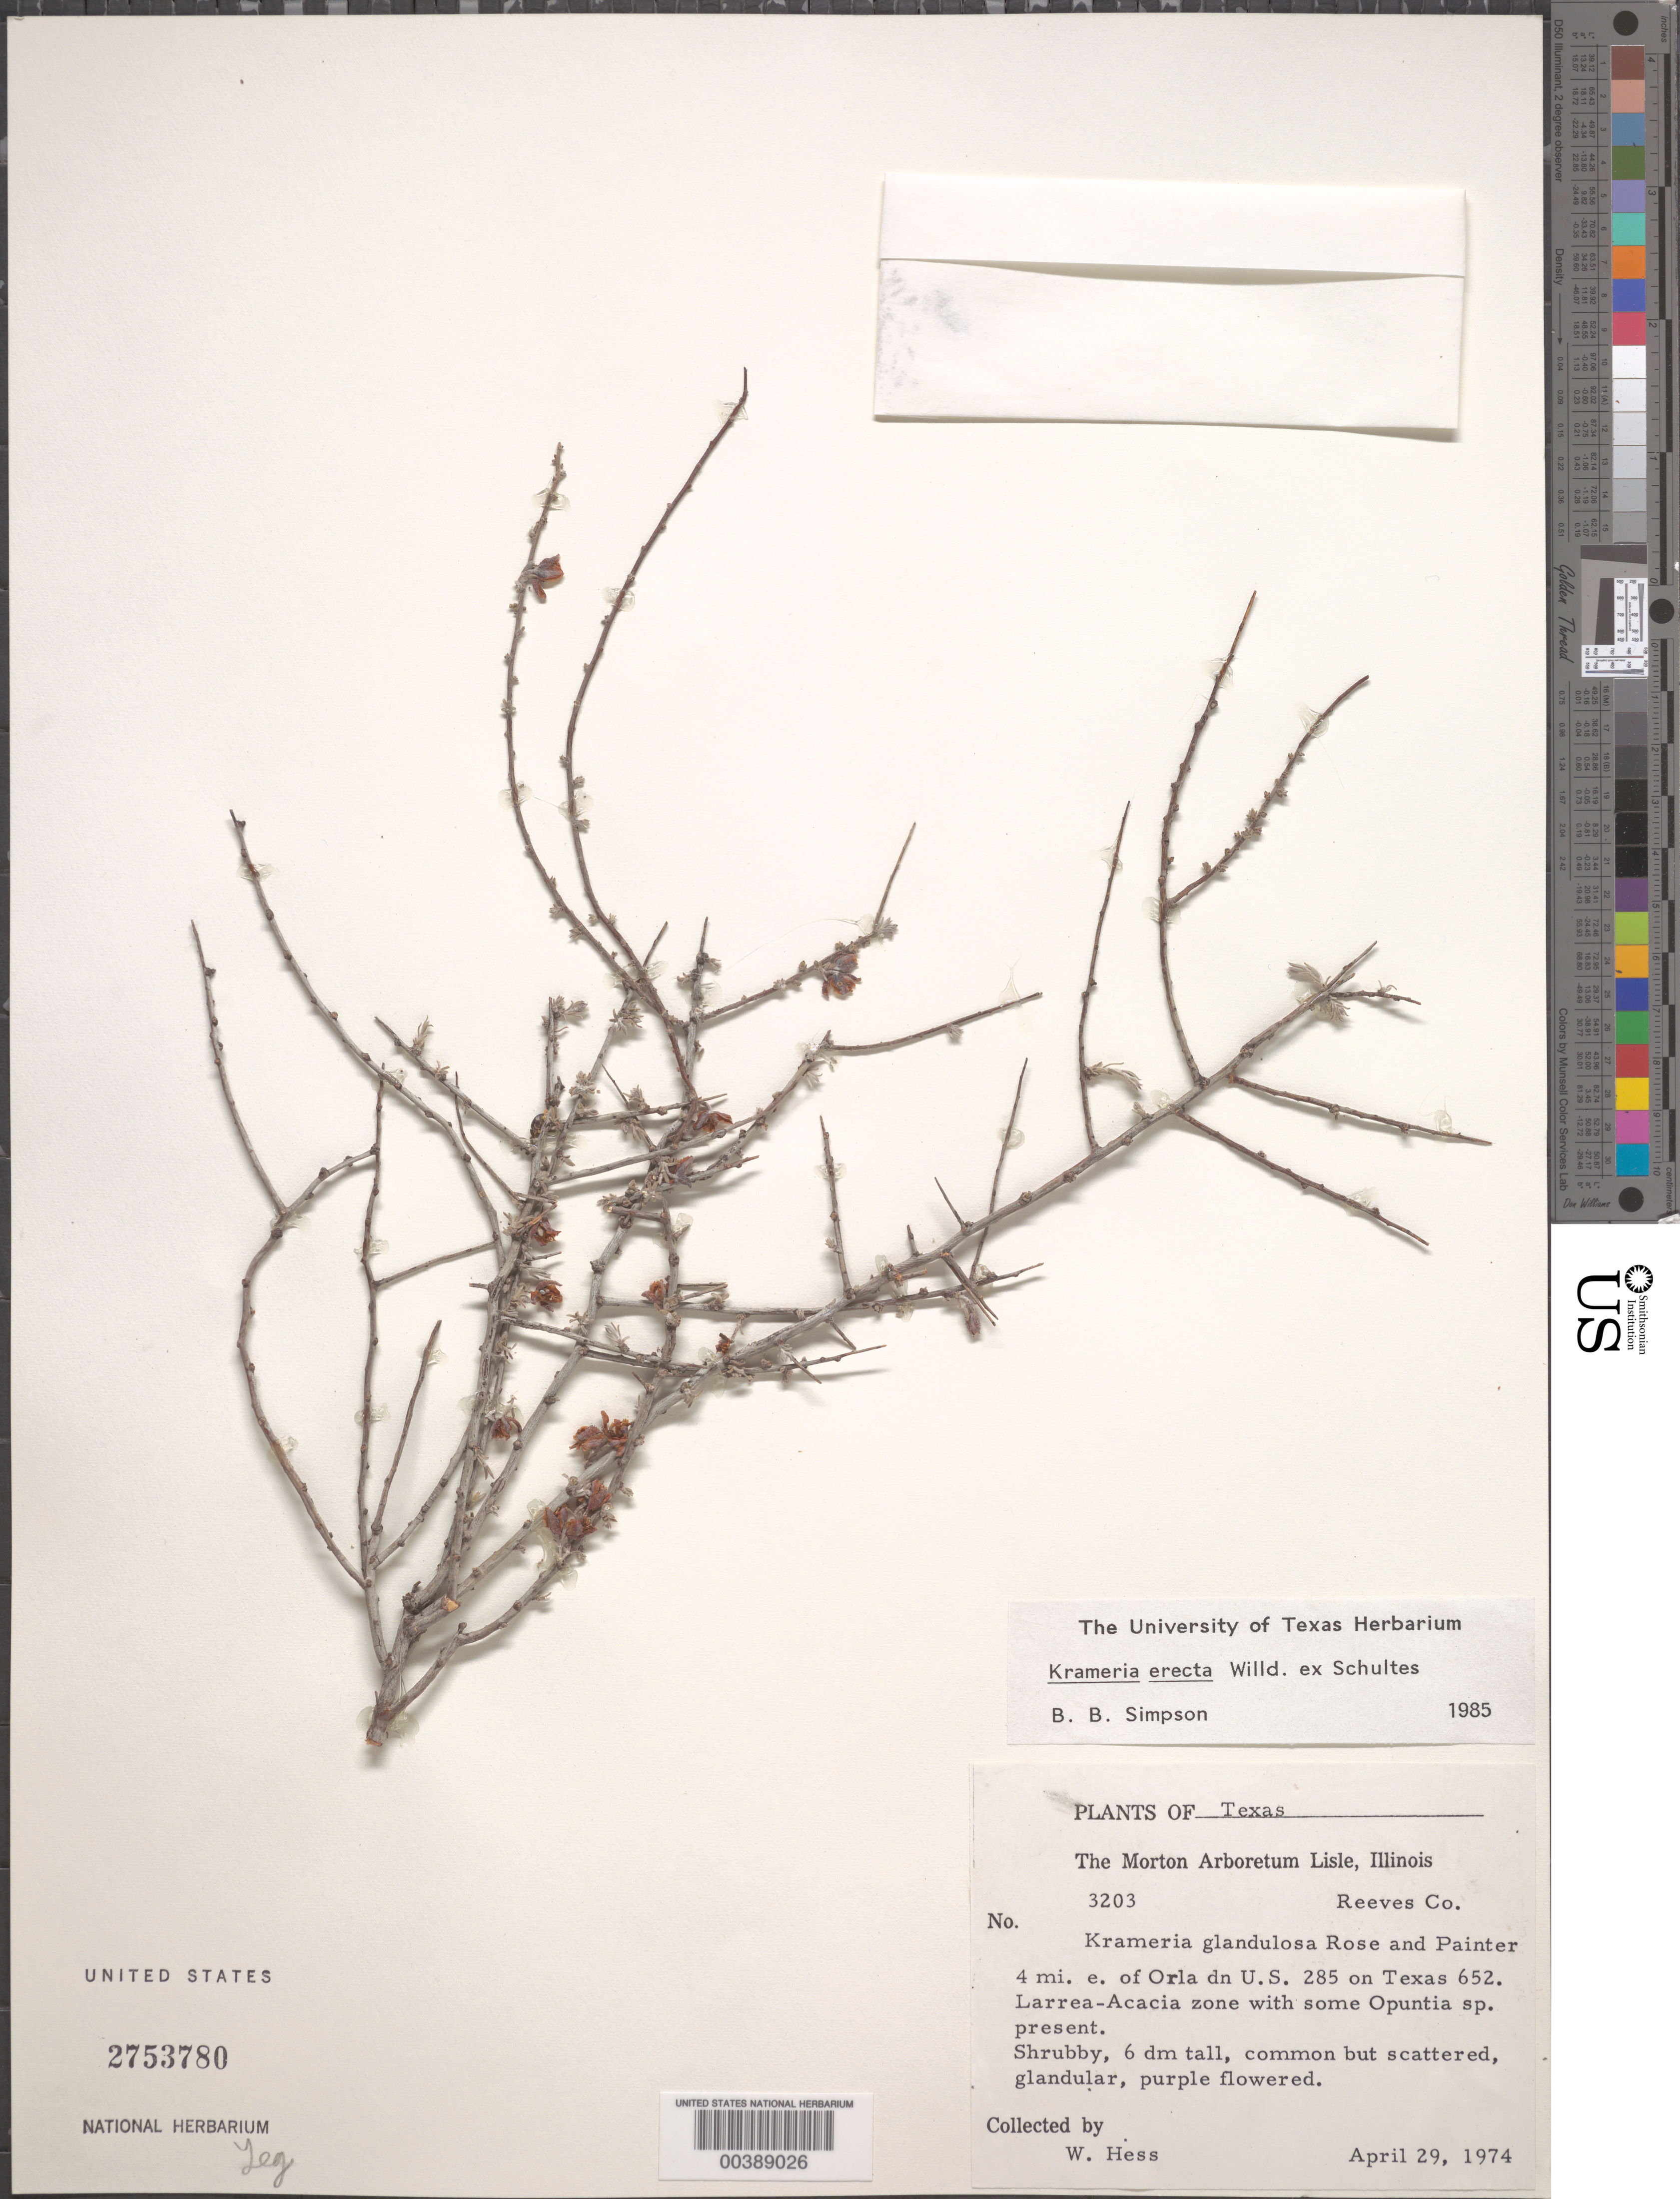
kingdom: Plantae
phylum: Tracheophyta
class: Magnoliopsida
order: Zygophyllales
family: Krameriaceae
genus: Krameria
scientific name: Krameria glandulosa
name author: Rose & J.H. Painter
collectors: W. Hess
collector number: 3203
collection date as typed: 29 Apr 1974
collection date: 1974-04-29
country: United States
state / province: Texas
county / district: Reeves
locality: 4 mi e of orla dn us 285 on texas 652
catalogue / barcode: US 2753780